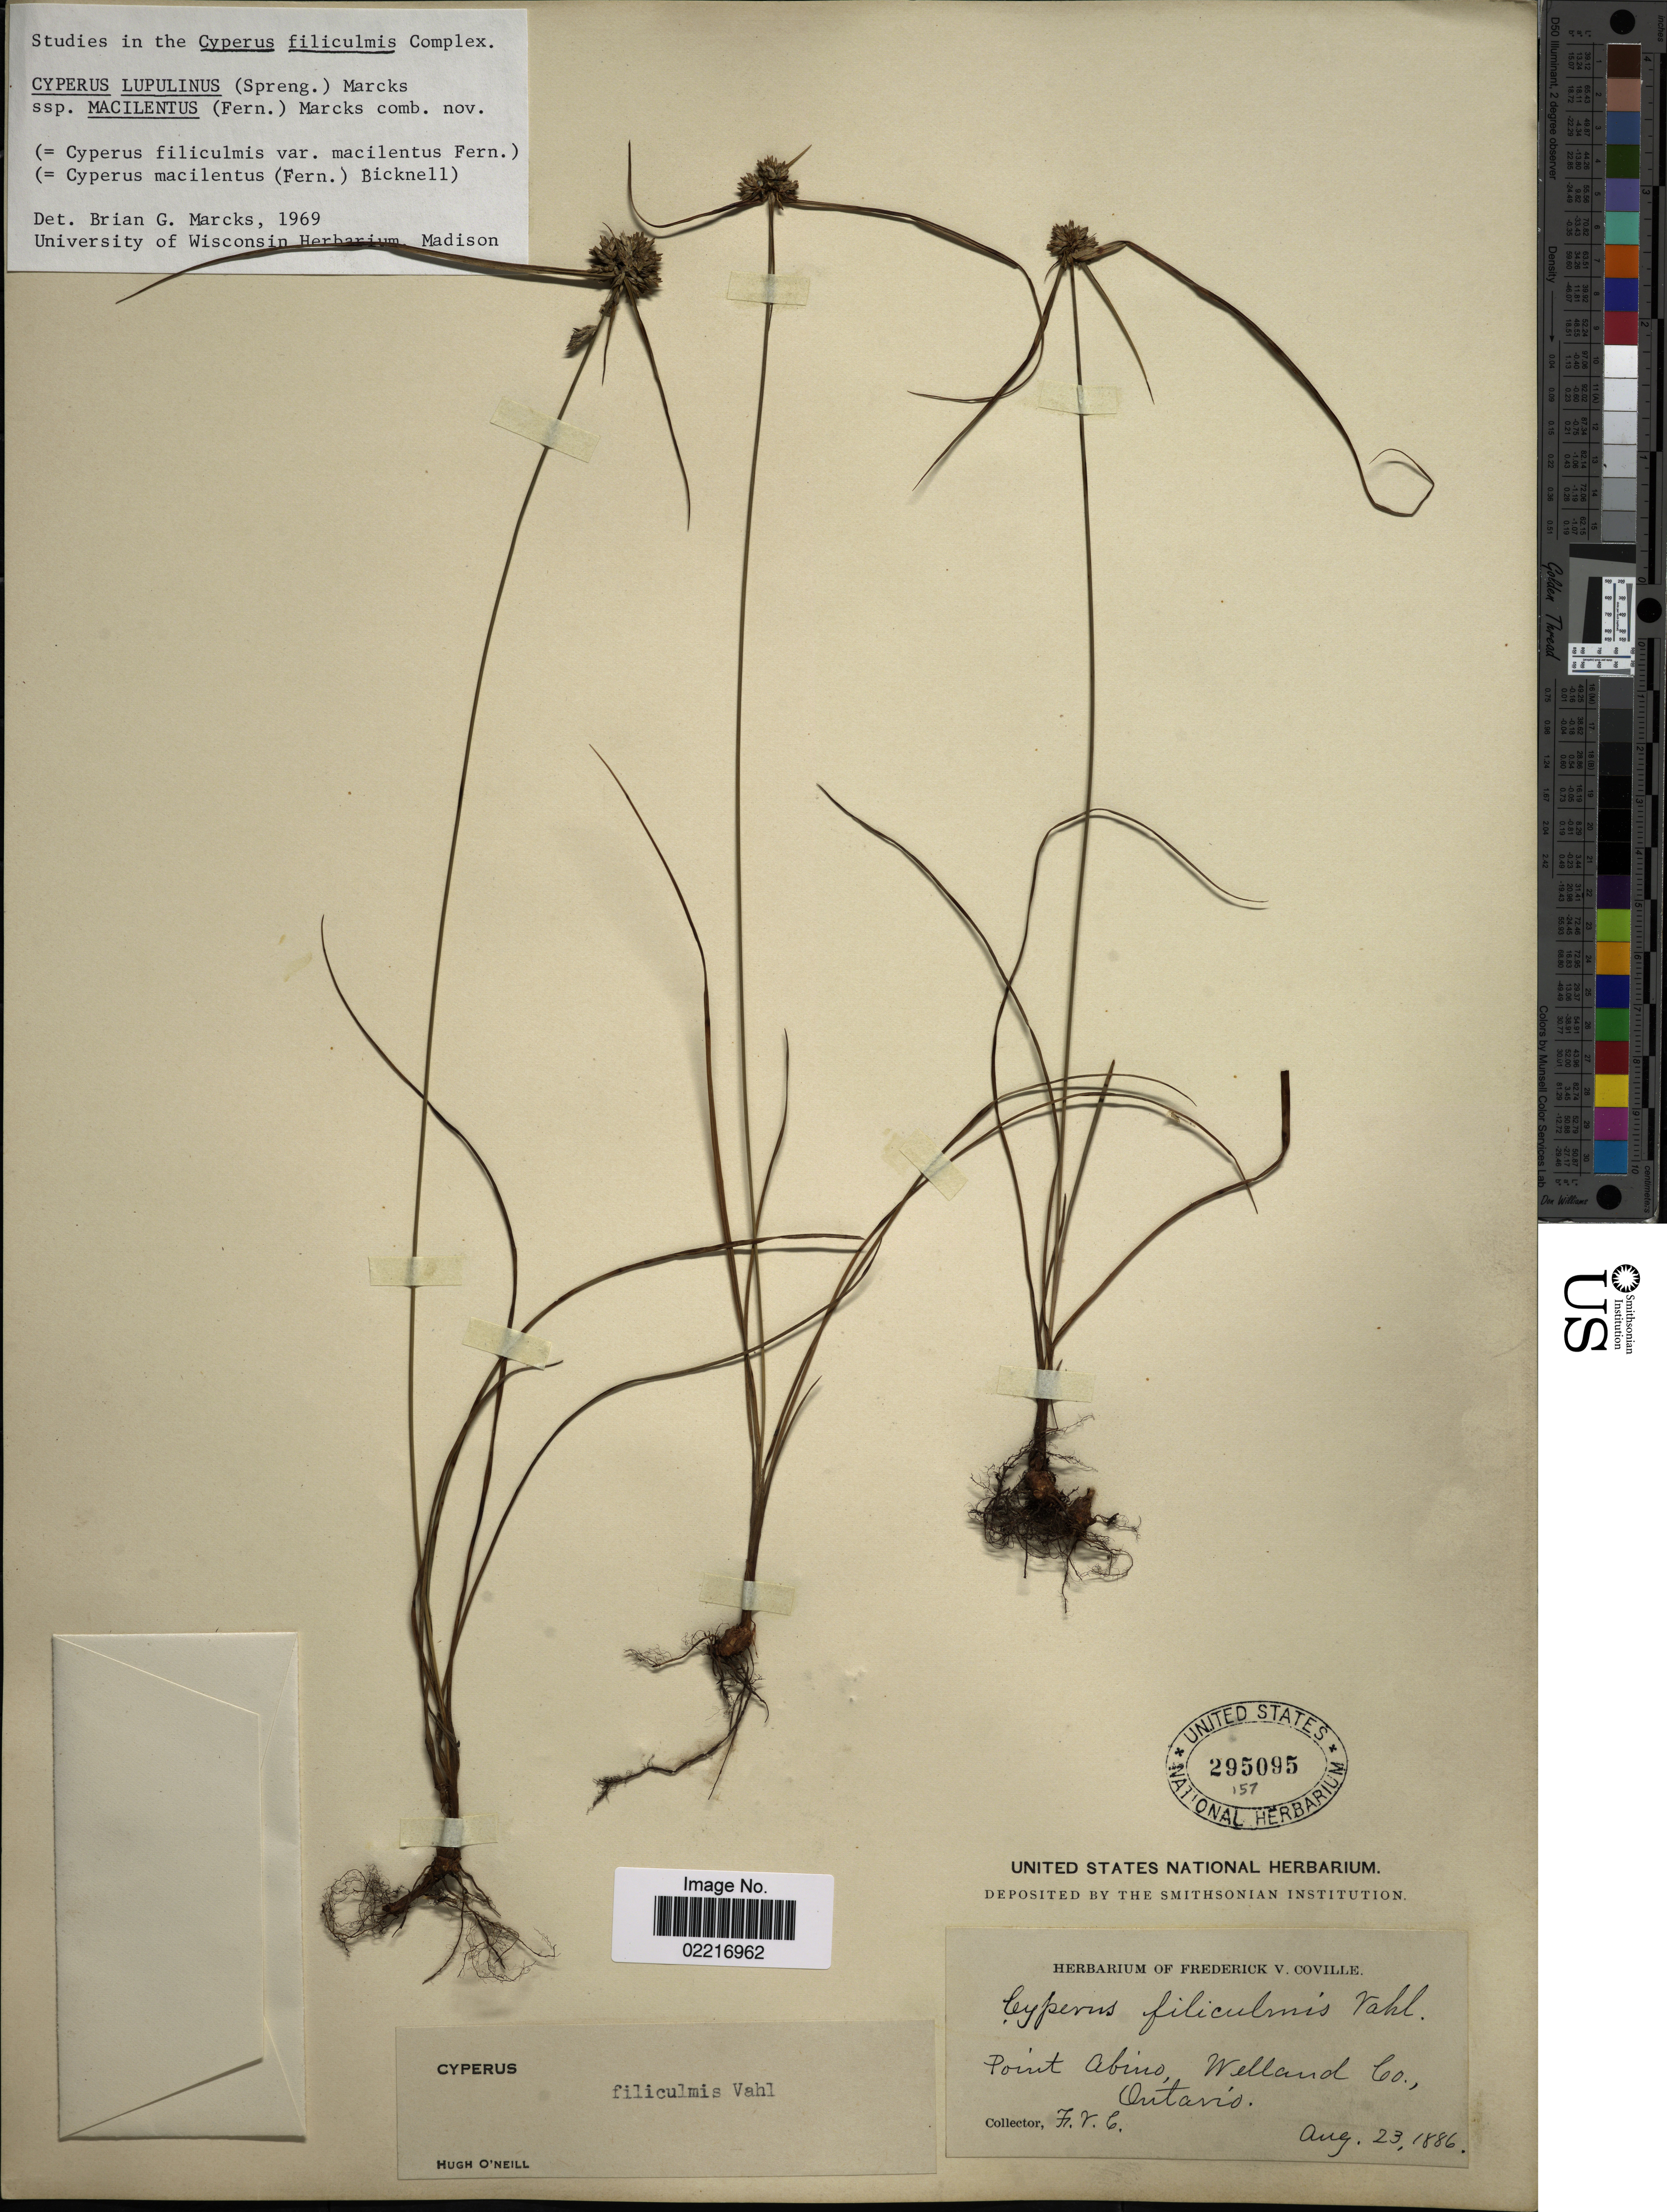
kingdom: Plantae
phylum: Tracheophyta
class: Liliopsida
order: Poales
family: Cyperaceae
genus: Cyperus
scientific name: Cyperus lupulinus subsp. macilentus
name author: (Fernald) Marcks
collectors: F. V. Coville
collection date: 1886-08-23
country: Canada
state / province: Ontario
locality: Point Abino, Welland Co. Ontario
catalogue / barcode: US 295095